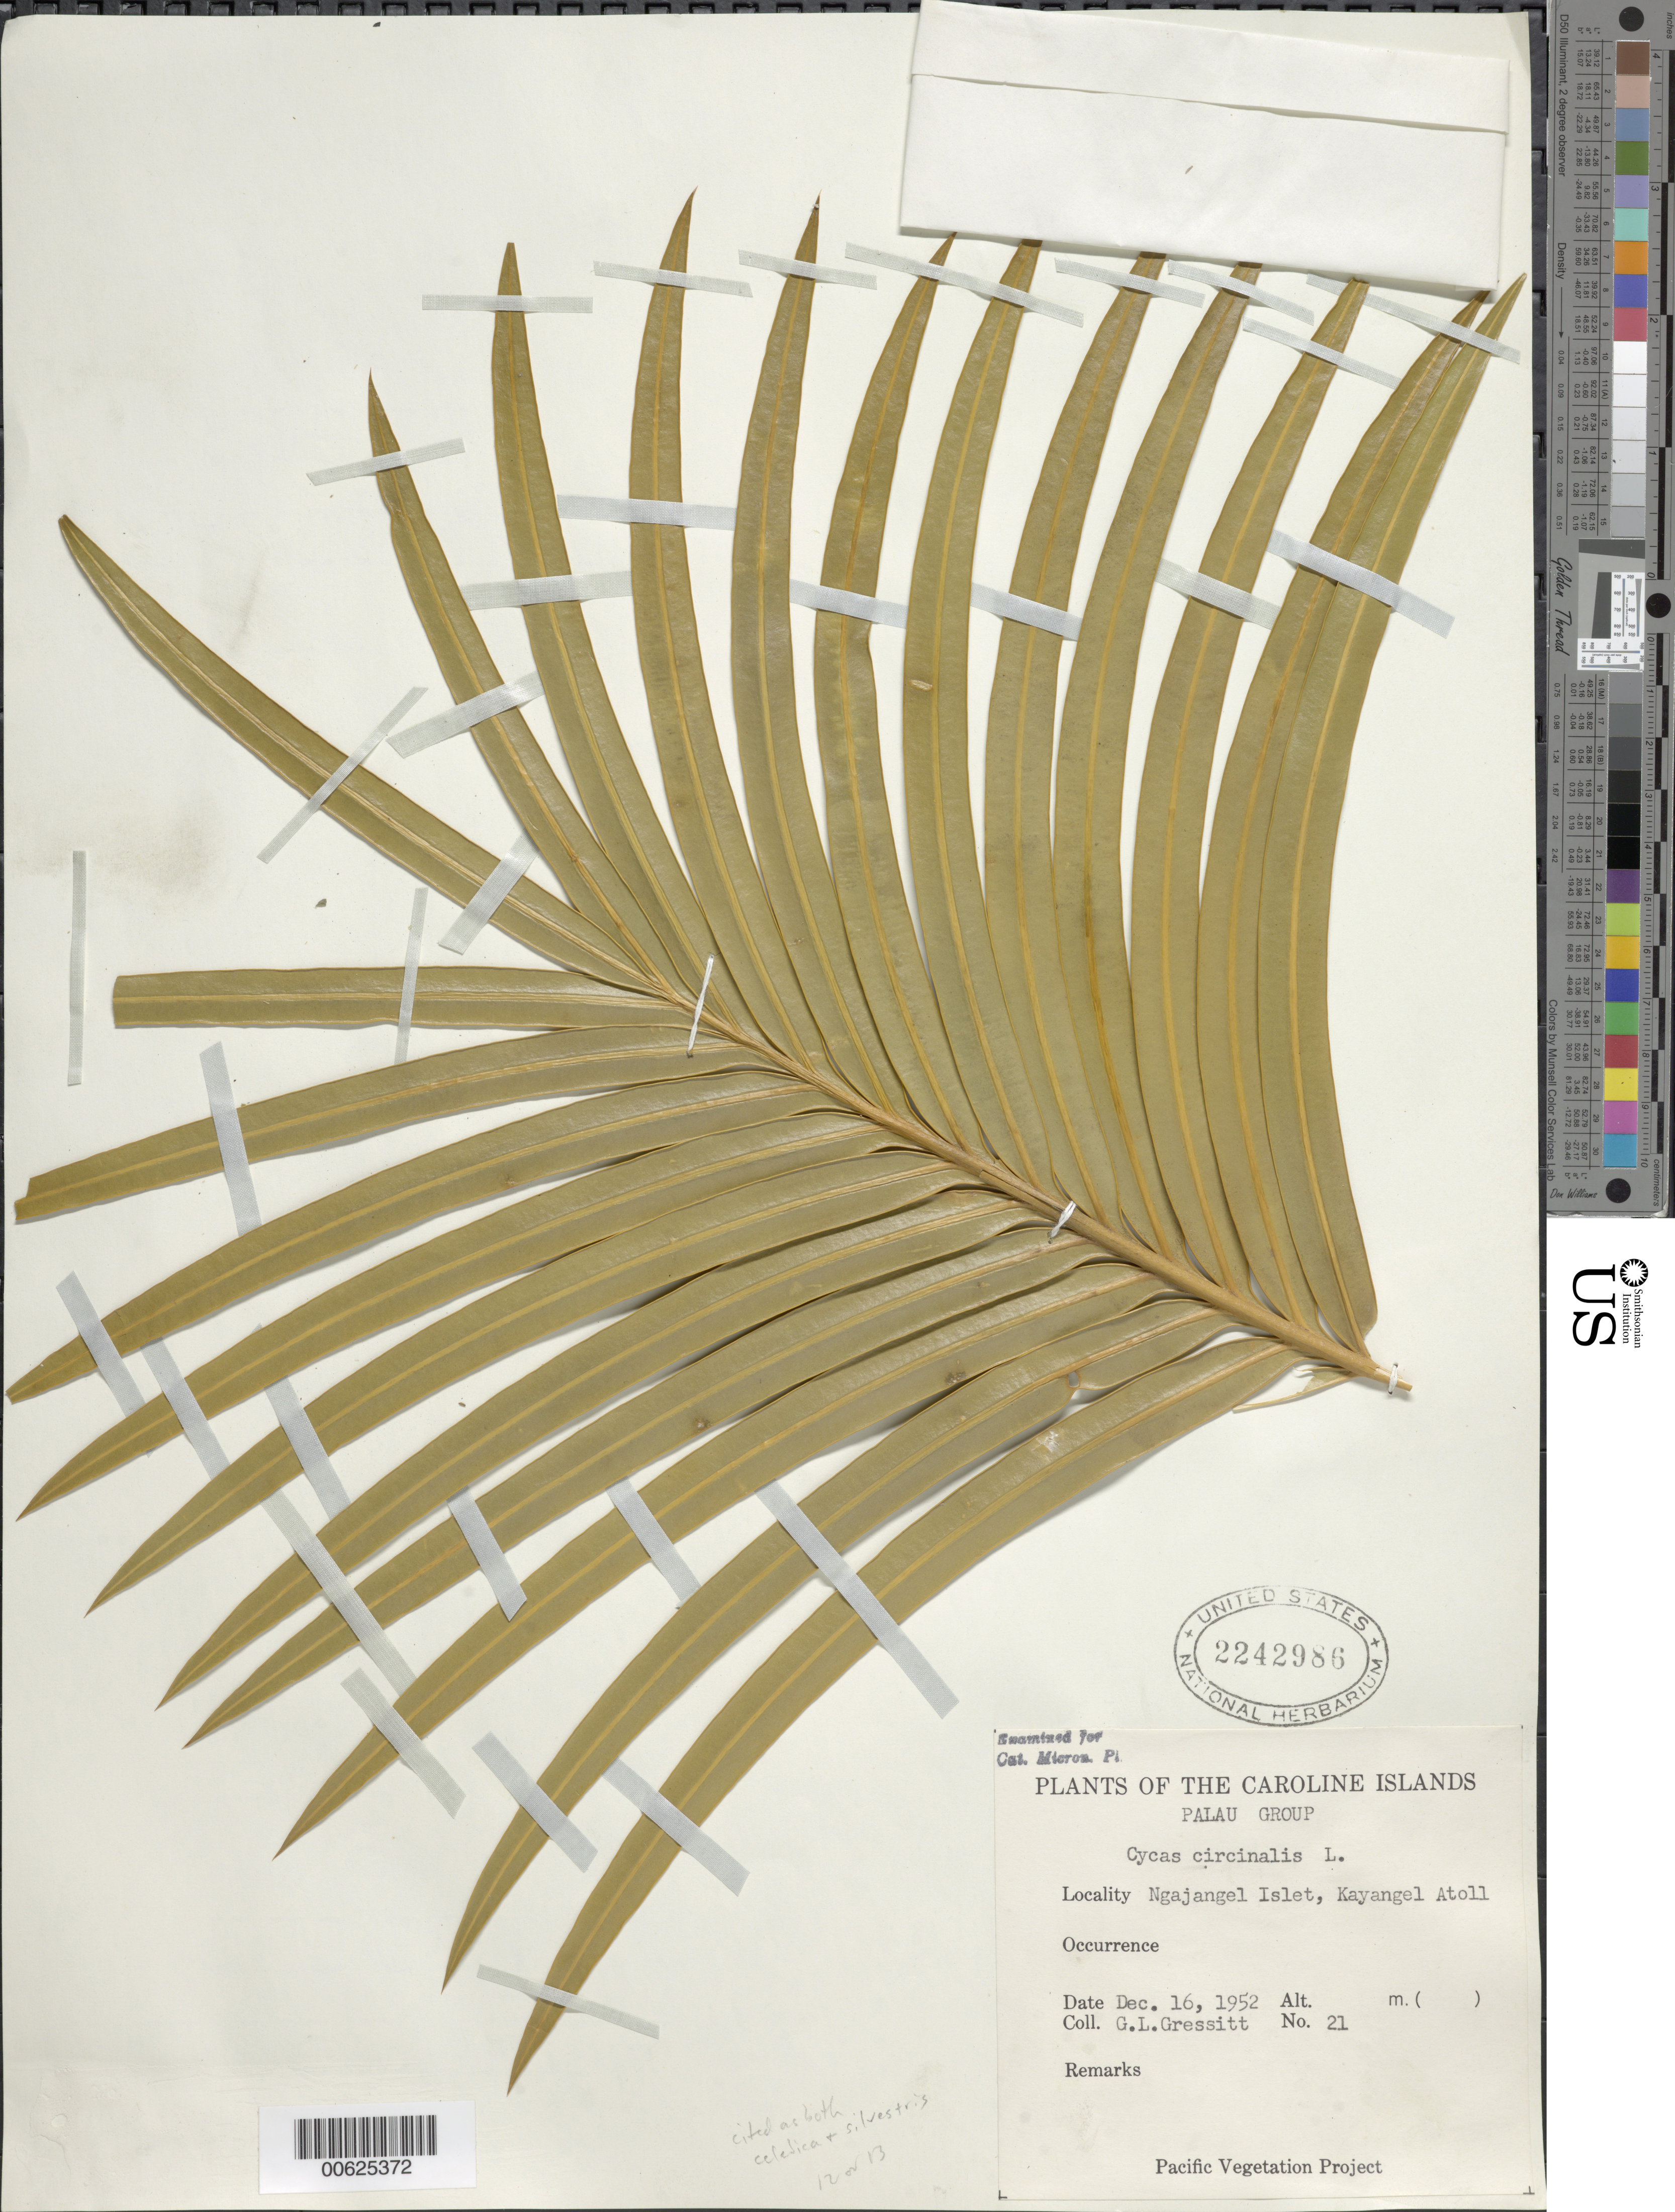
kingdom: Plantae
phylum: Tracheophyta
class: Cycadopsida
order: Cycadales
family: Cycadaceae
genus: Cycas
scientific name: Cycas sp.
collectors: J. Gressitt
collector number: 21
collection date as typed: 16 Dec 1952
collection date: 1952-12-16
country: Palau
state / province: Kayangel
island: Ngcheangel [Kayangel] Atoll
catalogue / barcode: US 2242986